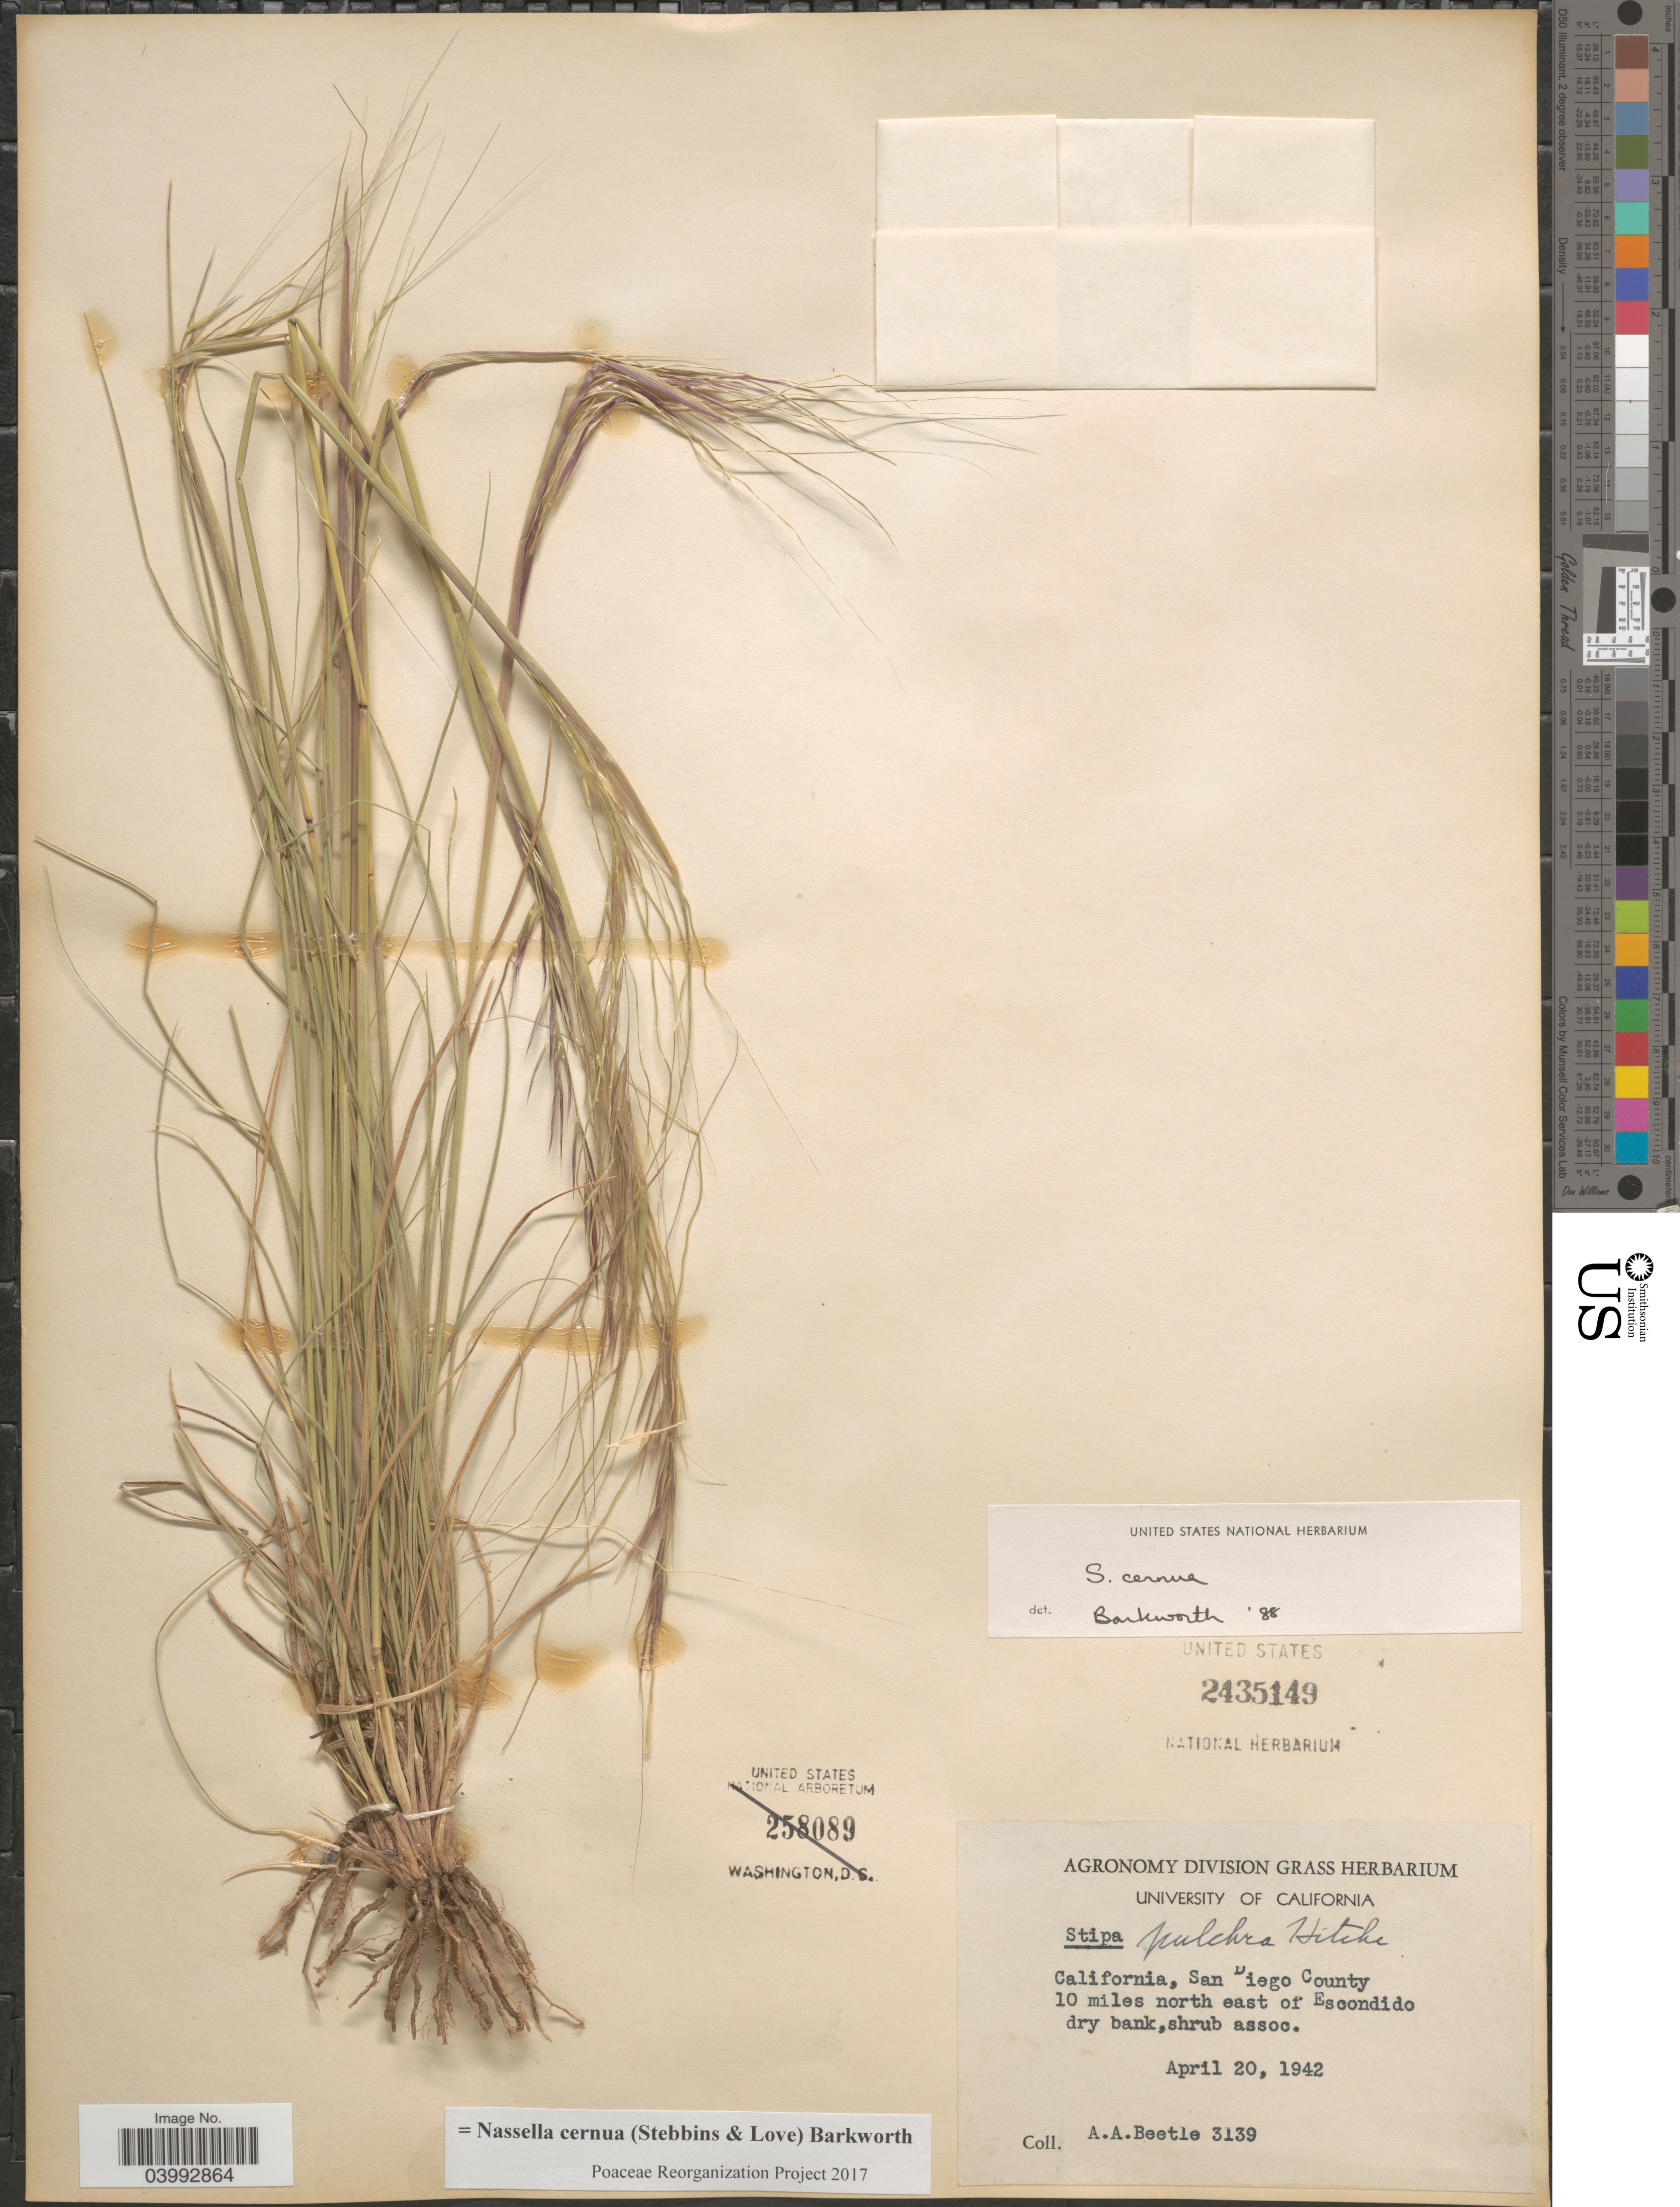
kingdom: Plantae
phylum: Tracheophyta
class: Liliopsida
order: Poales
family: Poaceae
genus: Nassella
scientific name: Nassella cernua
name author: (Stebbins & Love) Barkworth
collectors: A. A. Beetle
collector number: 3139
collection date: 1942-04-20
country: United States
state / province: California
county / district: San Diego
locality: San Diego County 10 miles north east of Escondido dry bank.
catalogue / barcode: US 2435149